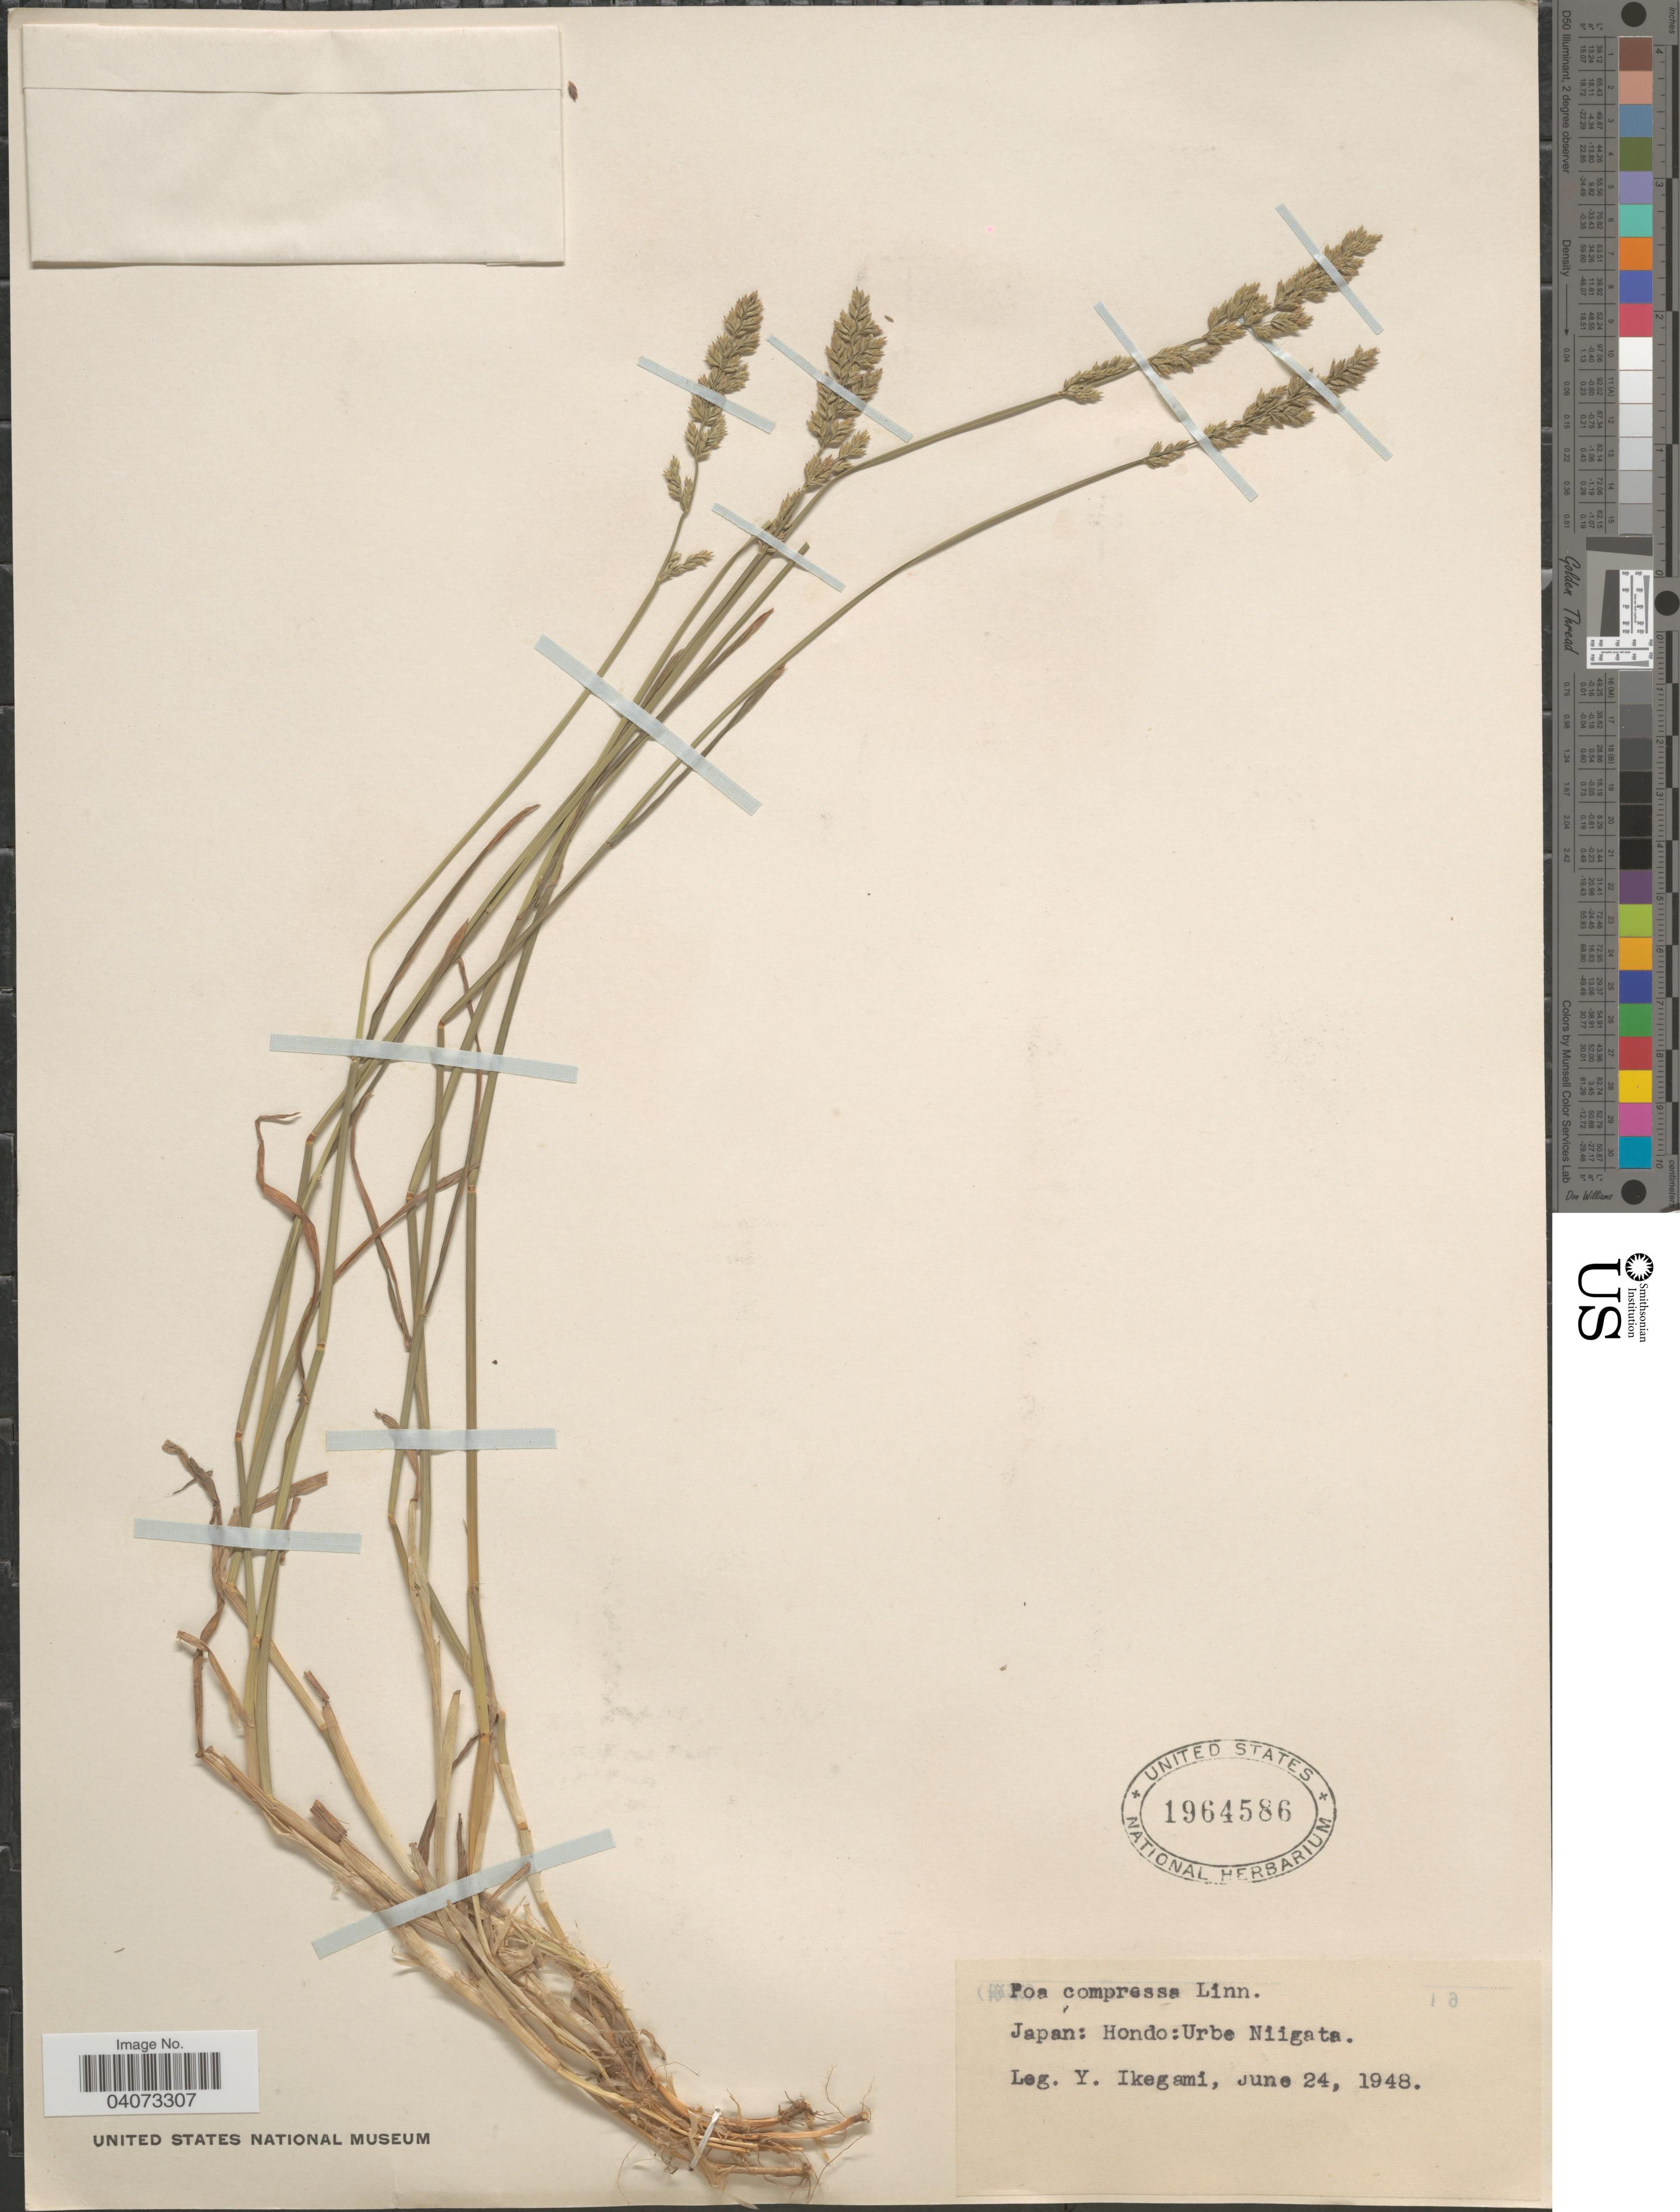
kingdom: Plantae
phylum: Tracheophyta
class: Liliopsida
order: Poales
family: Poaceae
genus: Poa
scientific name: Poa compressa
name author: L.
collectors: Y. Ikegami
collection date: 1948-06-24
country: Japan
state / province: Niigata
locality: Hondo: Urbe Niigata.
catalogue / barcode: US 1964586